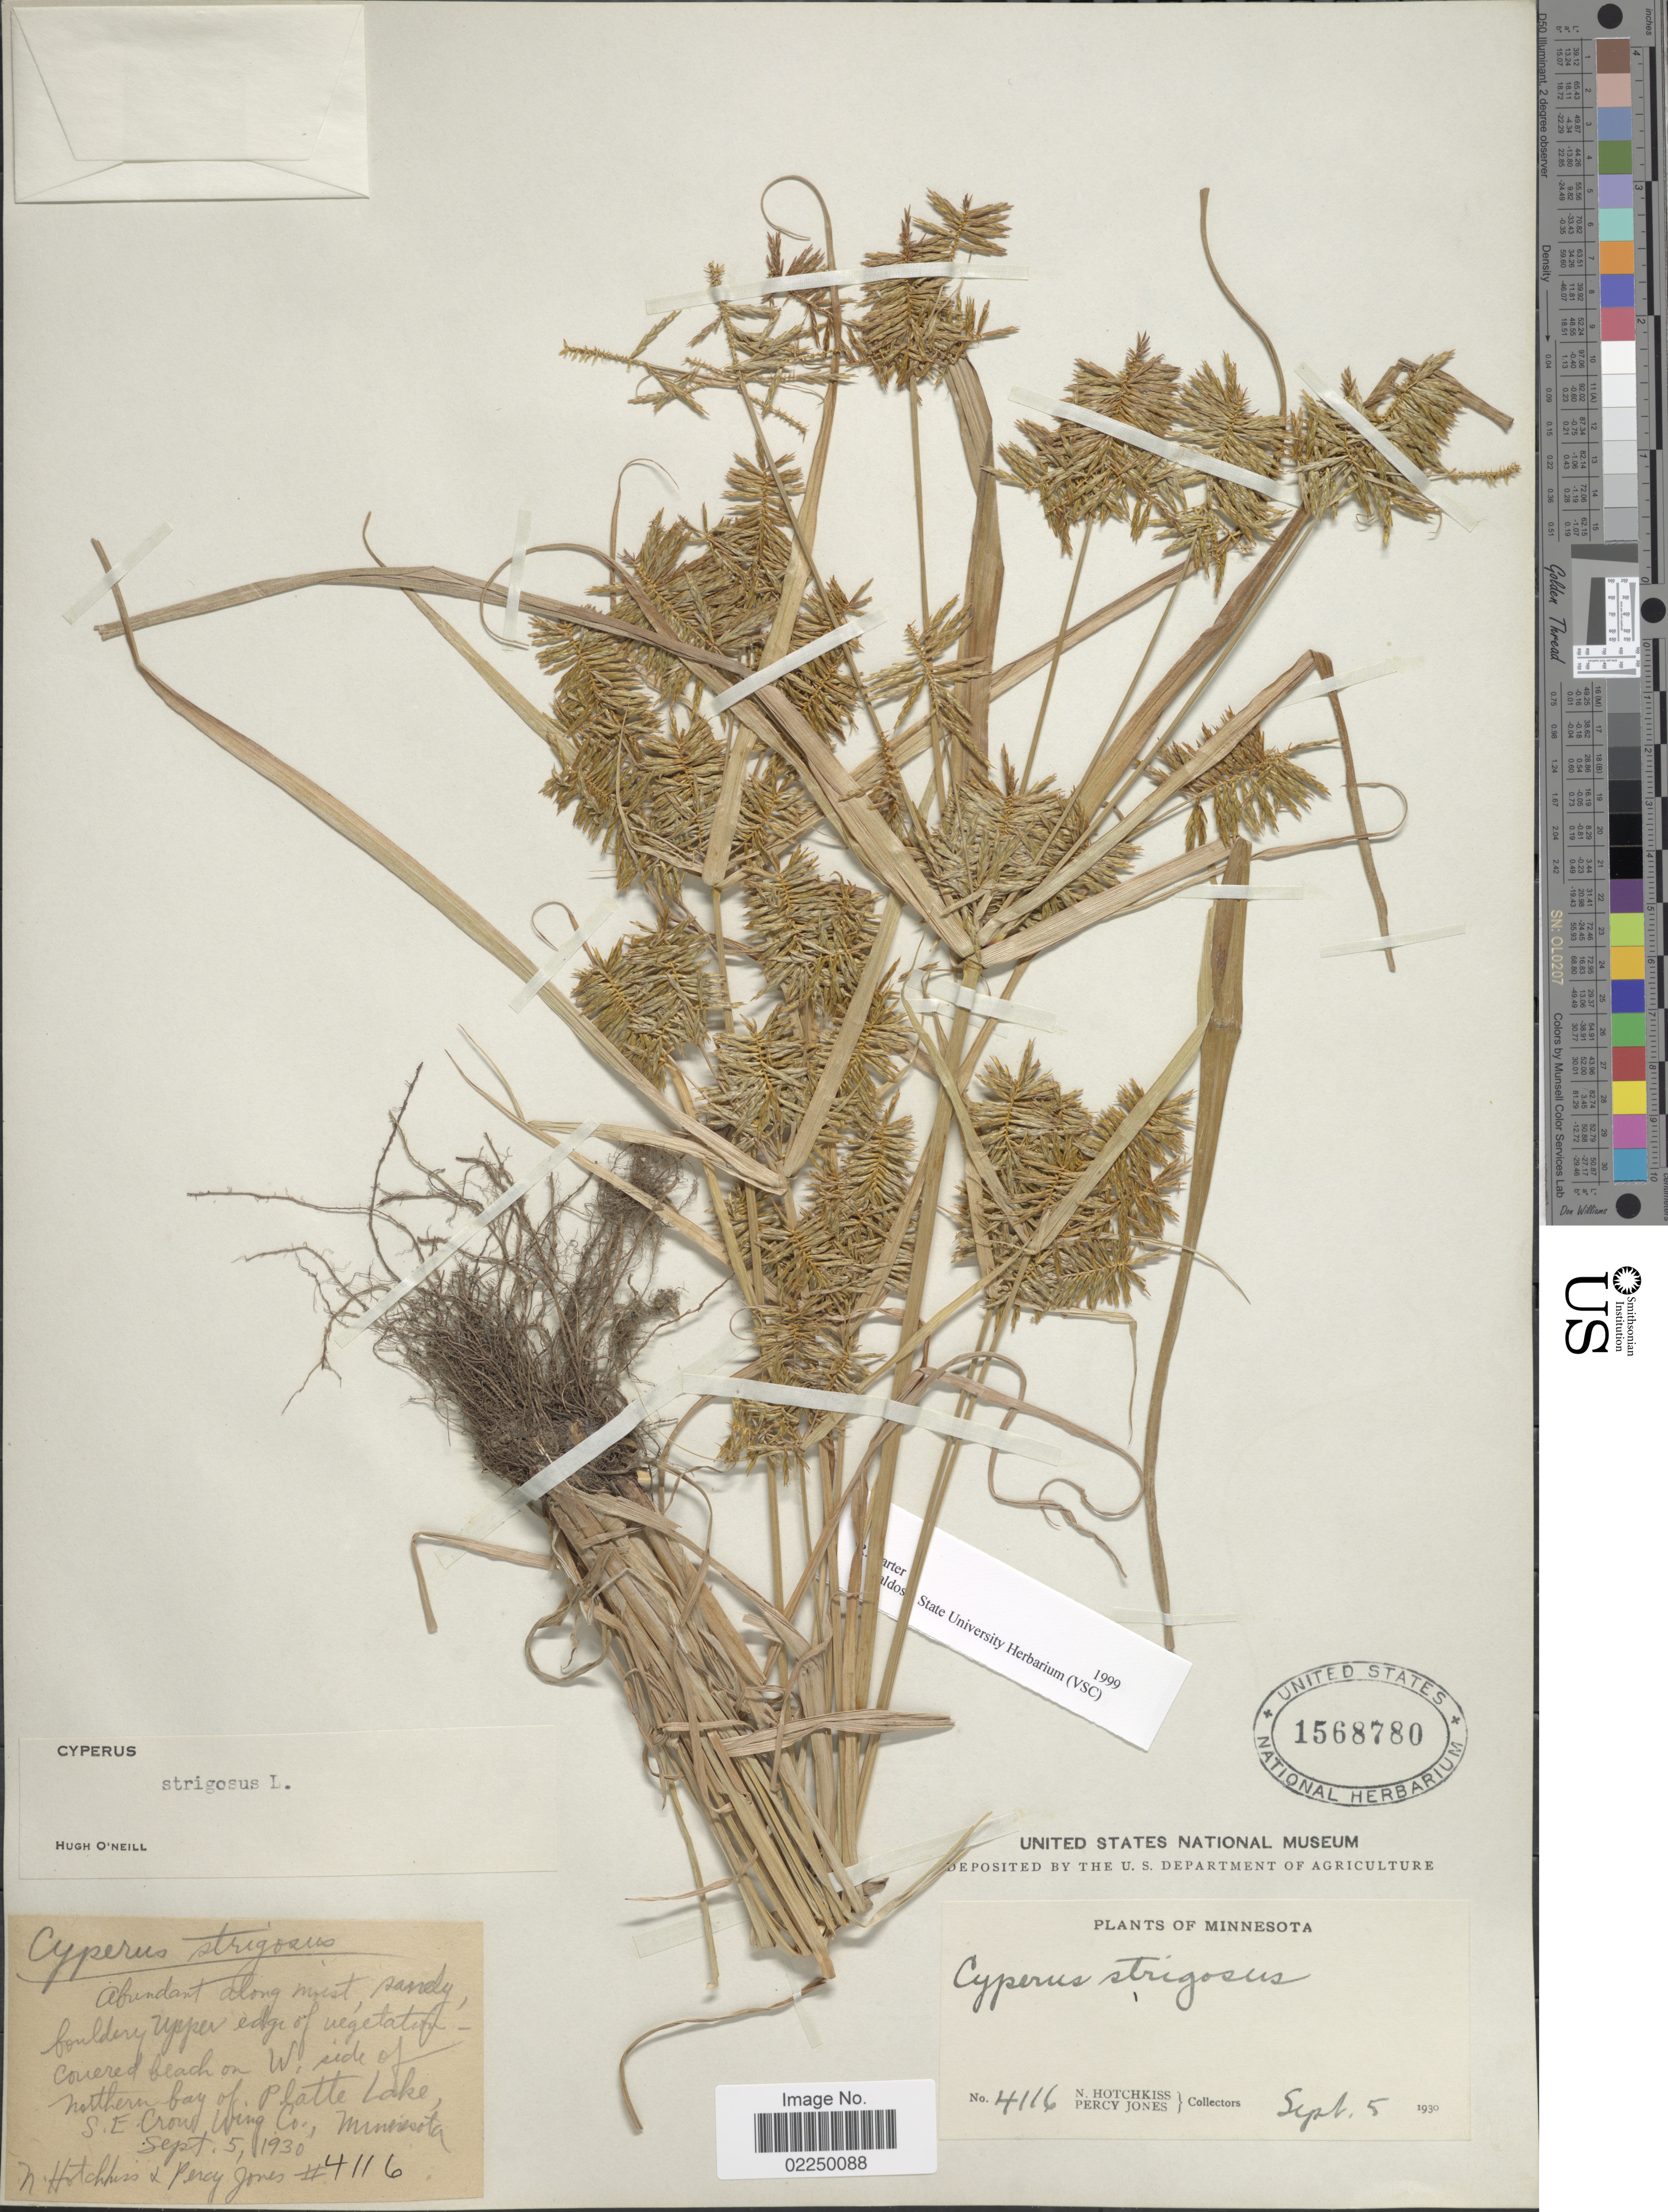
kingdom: Plantae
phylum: Tracheophyta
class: Liliopsida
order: Poales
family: Cyperaceae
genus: Cyperus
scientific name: Cyperus strigosus L.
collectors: N. Hotchkiss & P. Jones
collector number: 4116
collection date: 1930-09-05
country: United States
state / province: Minnesota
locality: Along moist, sandy, bouldery upper edge of vegetation-covered beach on W. side of Northern bat of Platte Lake, S.E. Crow Wing Co.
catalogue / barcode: US 1568780